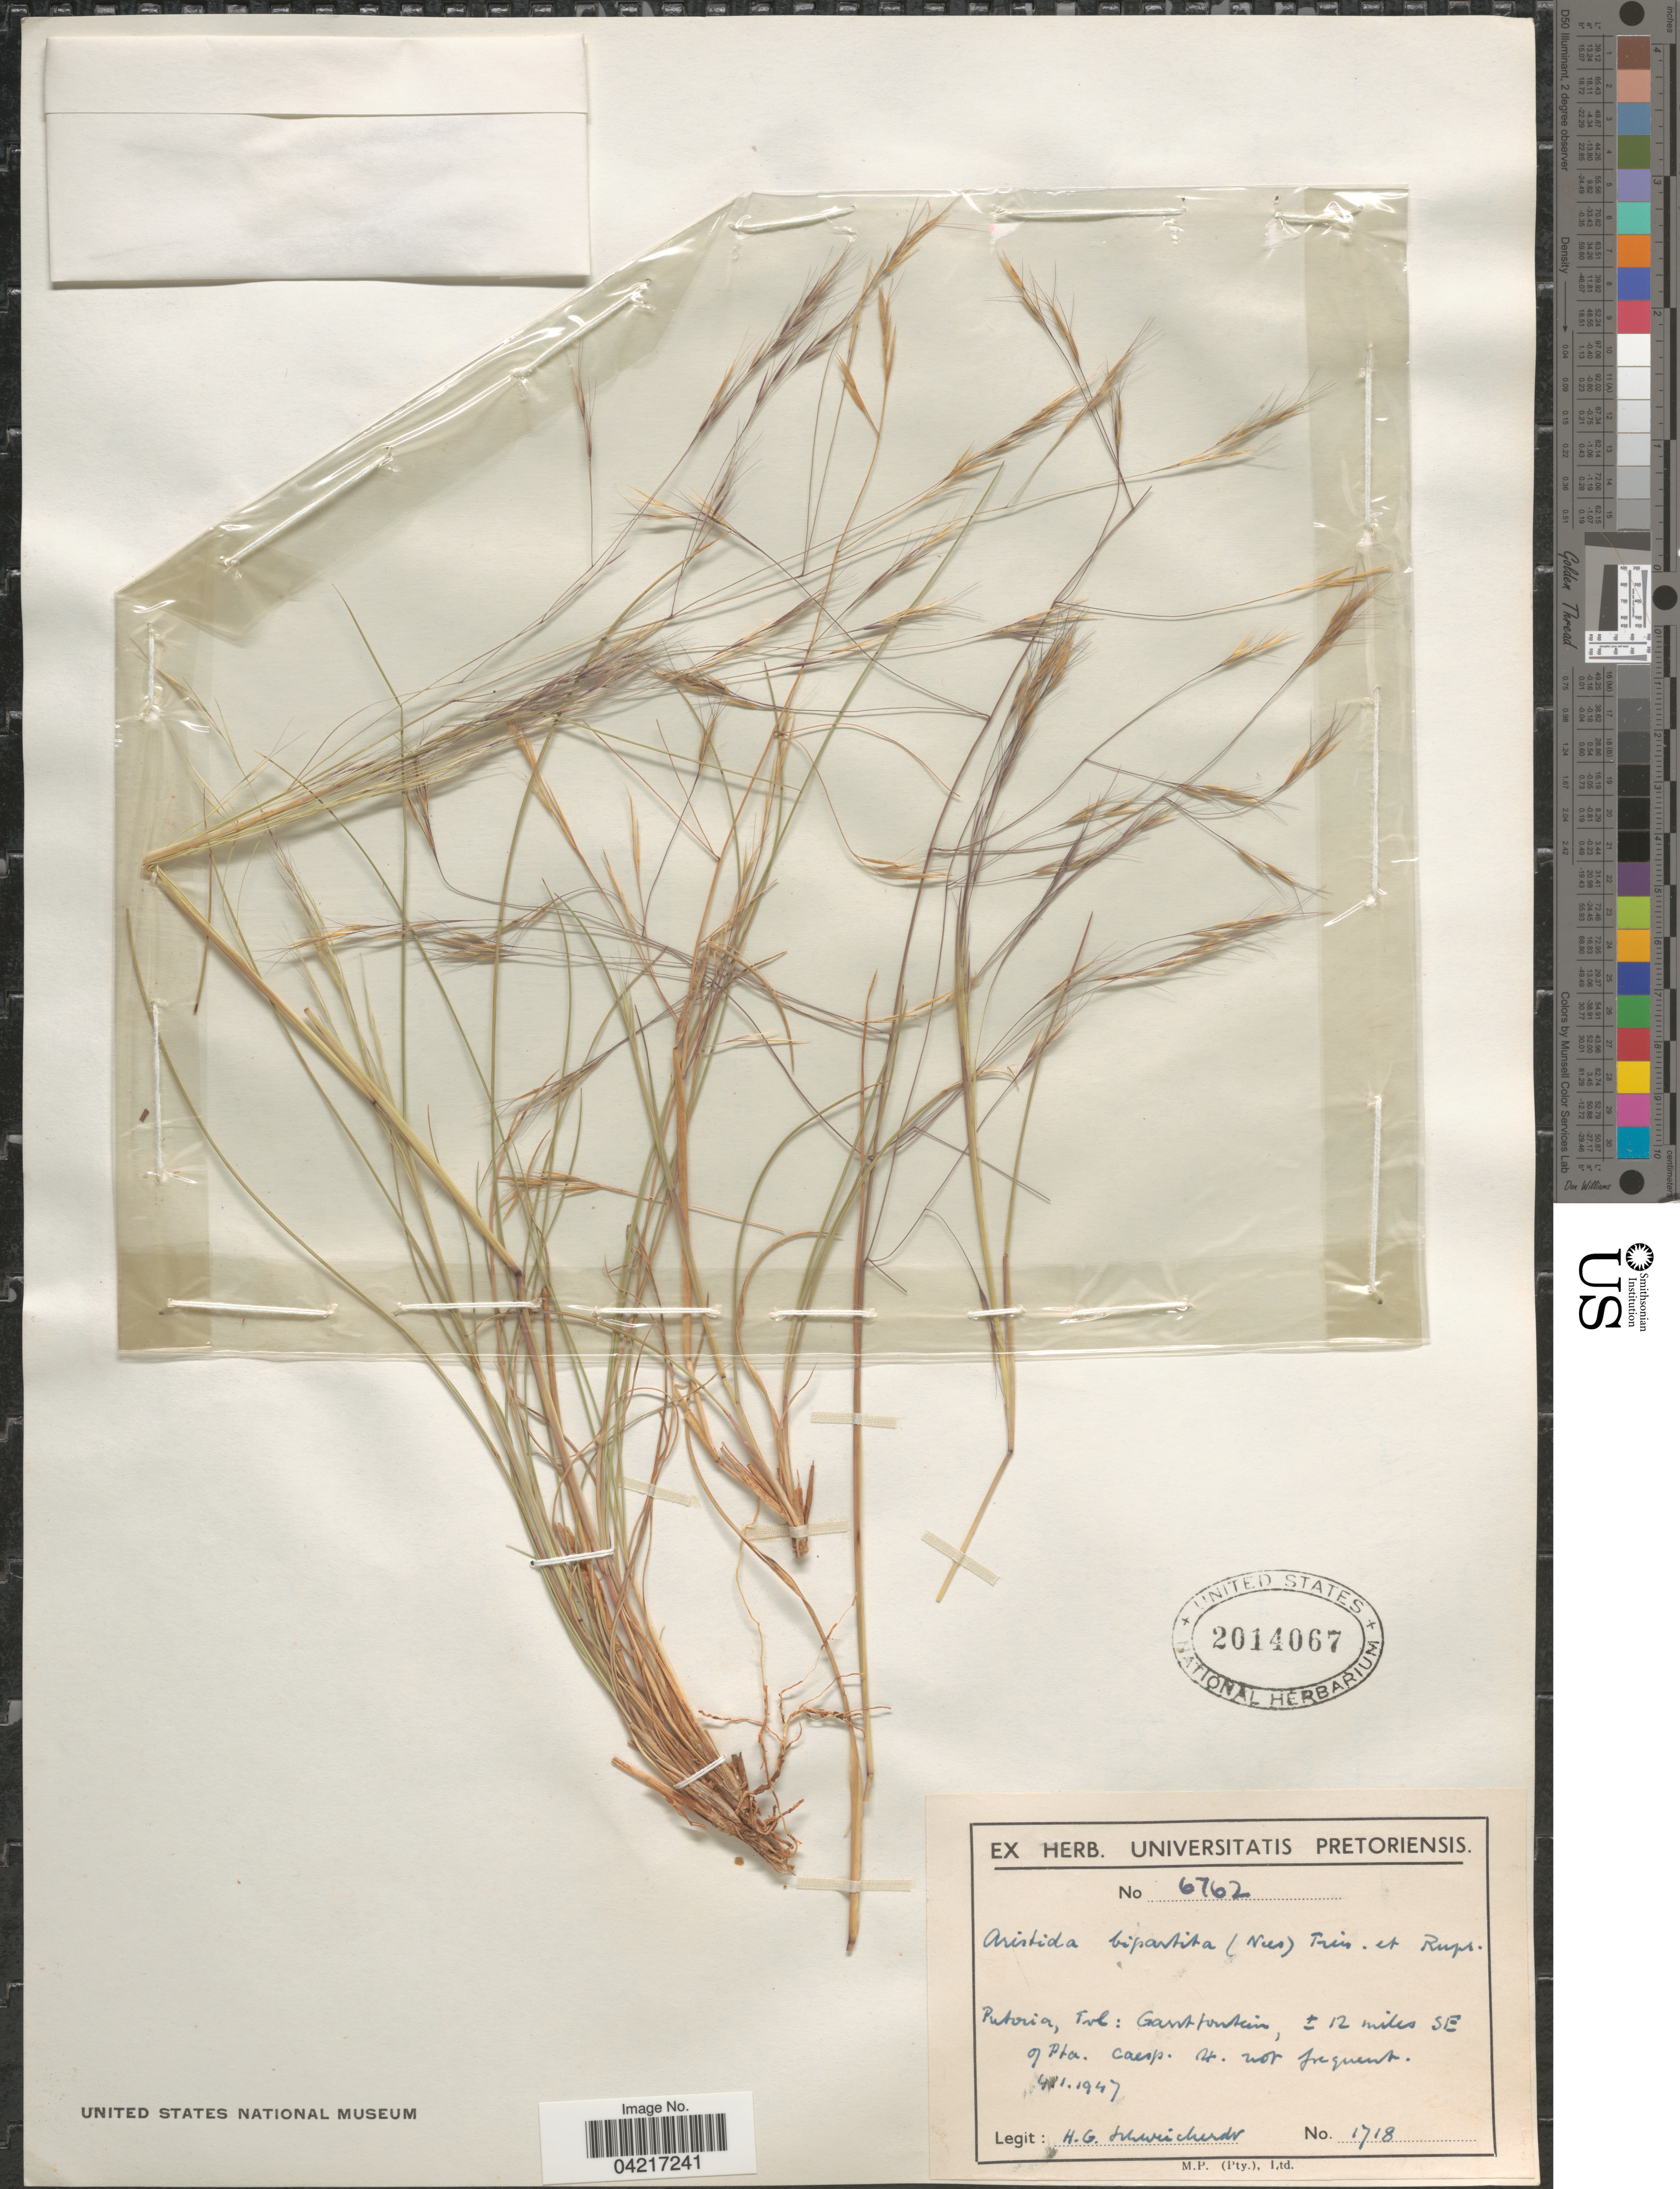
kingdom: Plantae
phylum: Tracheophyta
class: Liliopsida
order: Poales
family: Poaceae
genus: Aristida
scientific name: Aristida bipartita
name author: (Nees) Trin. & Rupr.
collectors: H. Schweickerdt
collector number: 1718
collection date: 1947-01-04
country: South Africa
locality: Pretoria, Tvl: Garstfontein, ± 12 miles SE of Pta. caesp.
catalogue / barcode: US 2014067